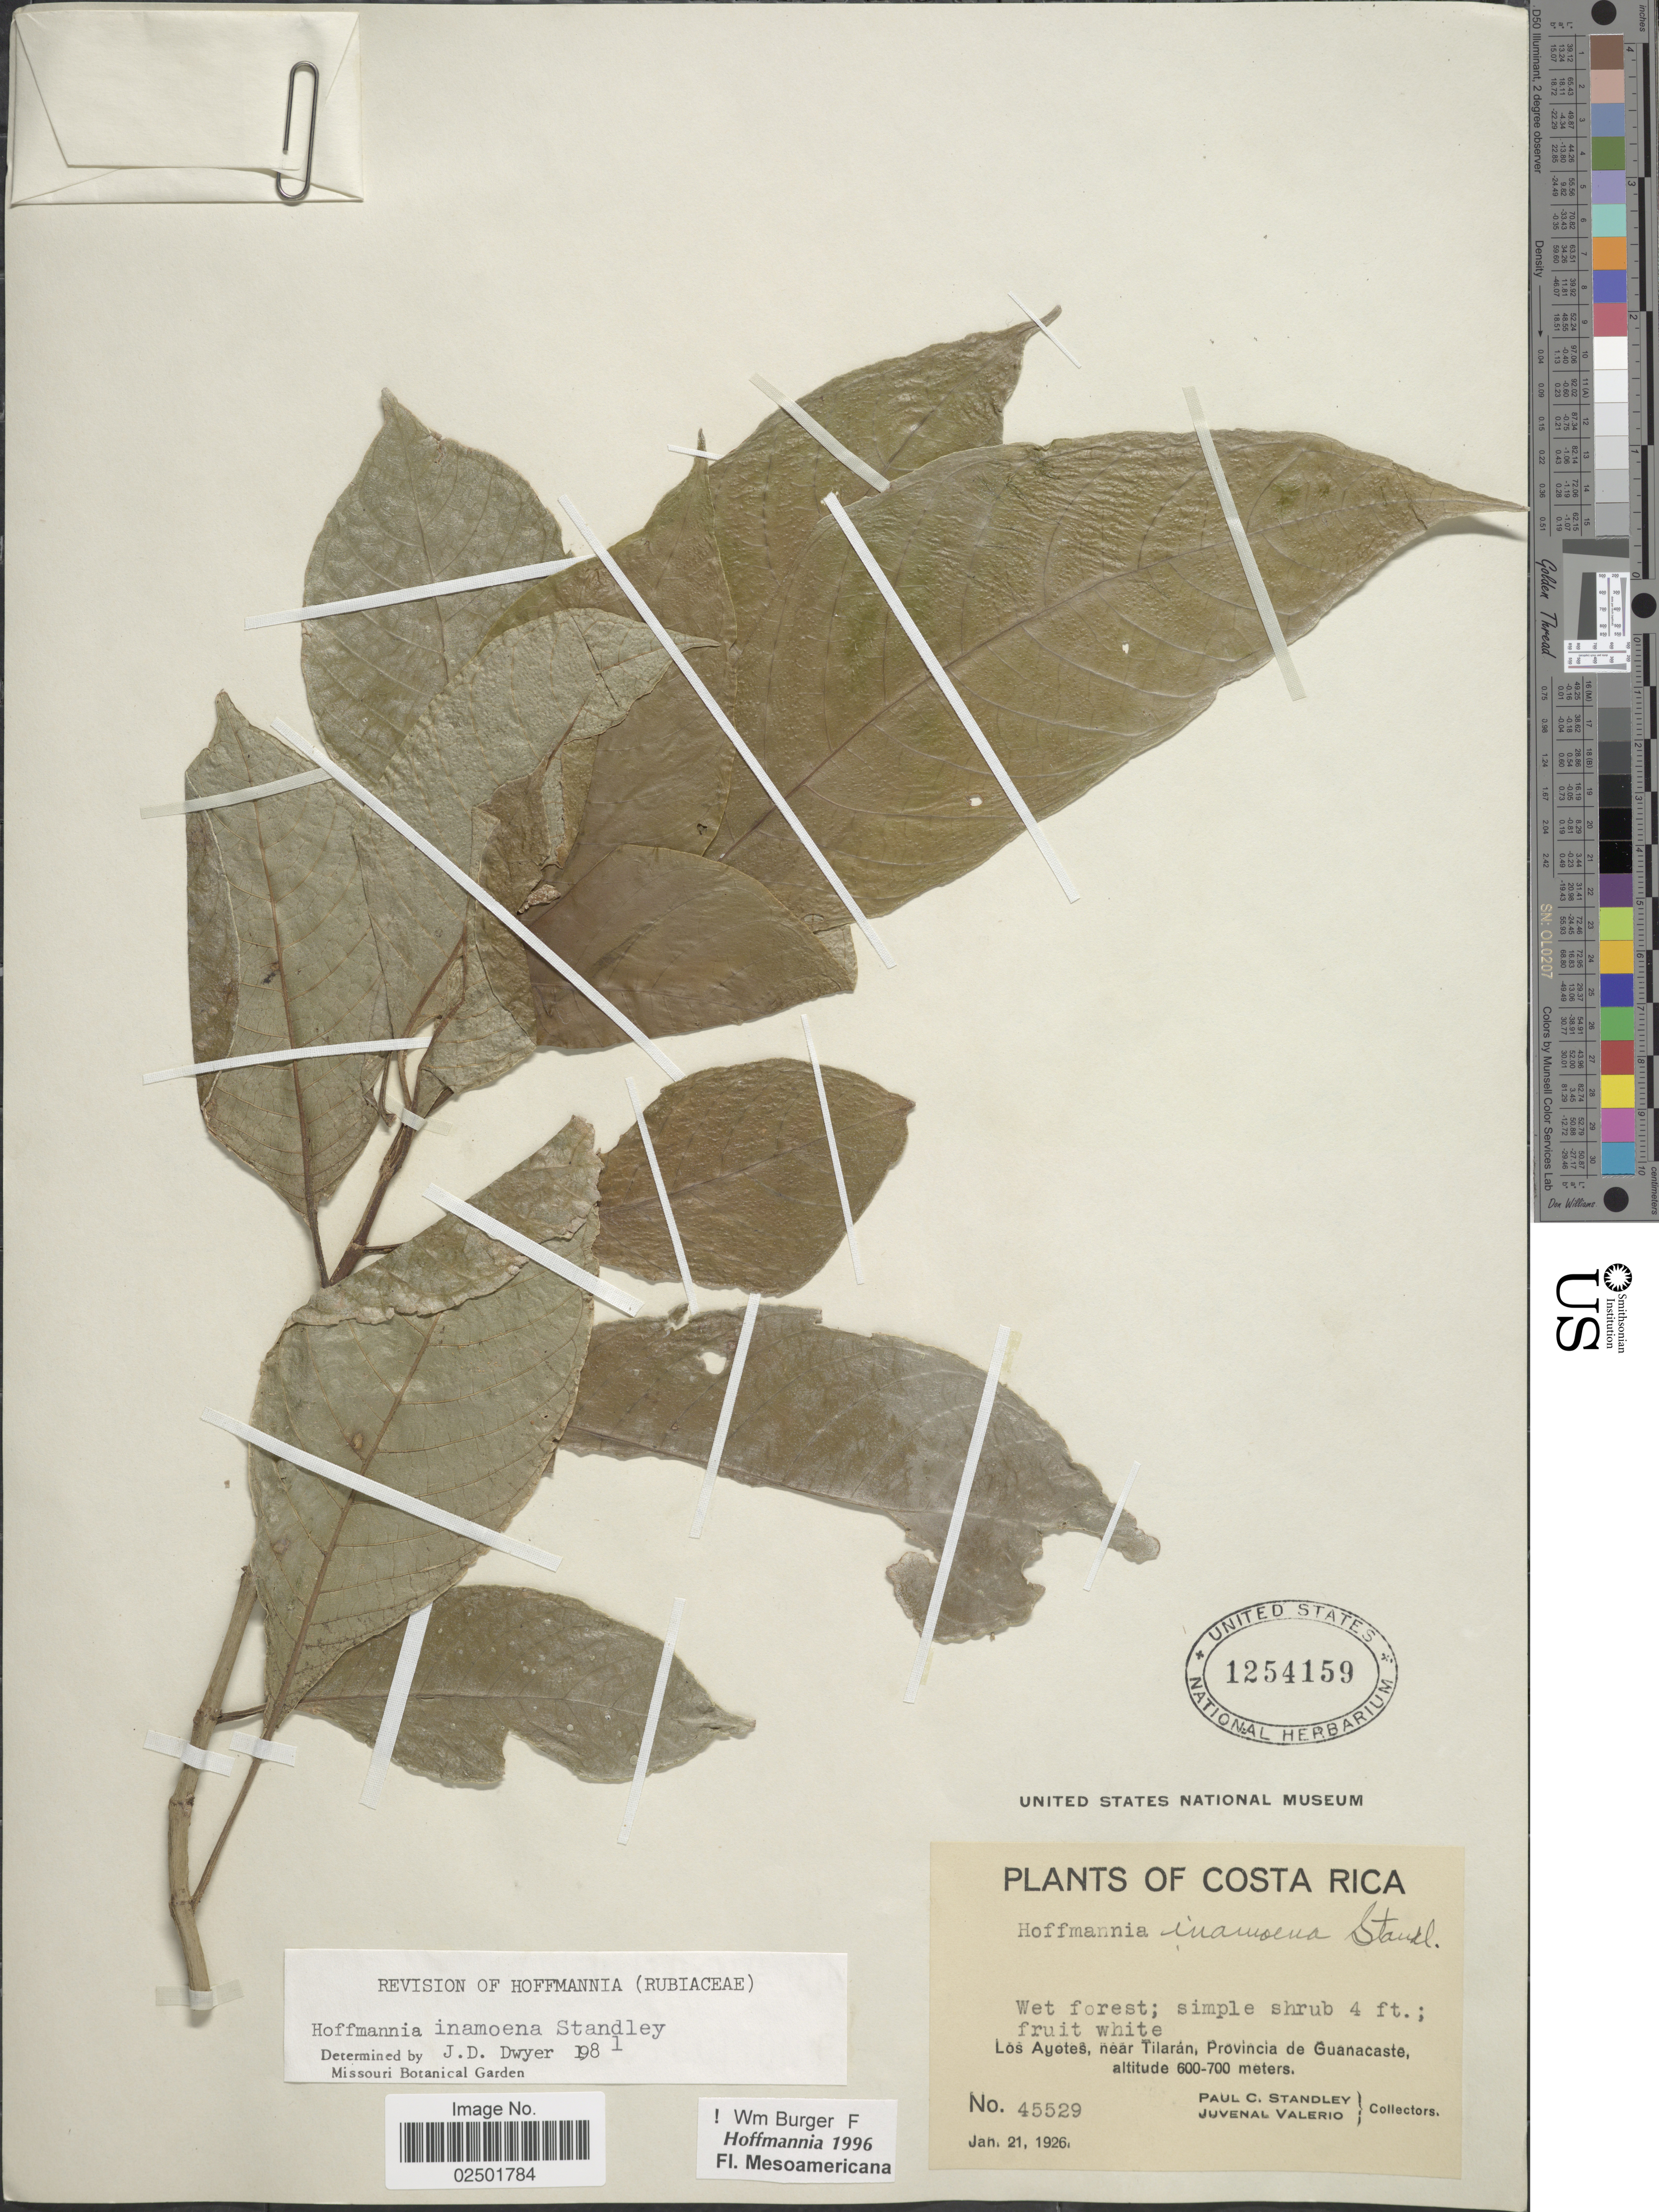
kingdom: Plantae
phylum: Tracheophyta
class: Magnoliopsida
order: Gentianales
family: Rubiaceae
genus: Hoffmannia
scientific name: Hoffmannia inamoena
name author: Standl.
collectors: P. C. Standley & J. Valerio R.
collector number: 45529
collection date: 1926-01-21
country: Costa Rica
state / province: Guanacaste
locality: Los Ayotes, near Tilarán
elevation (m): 600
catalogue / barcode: US 1254159